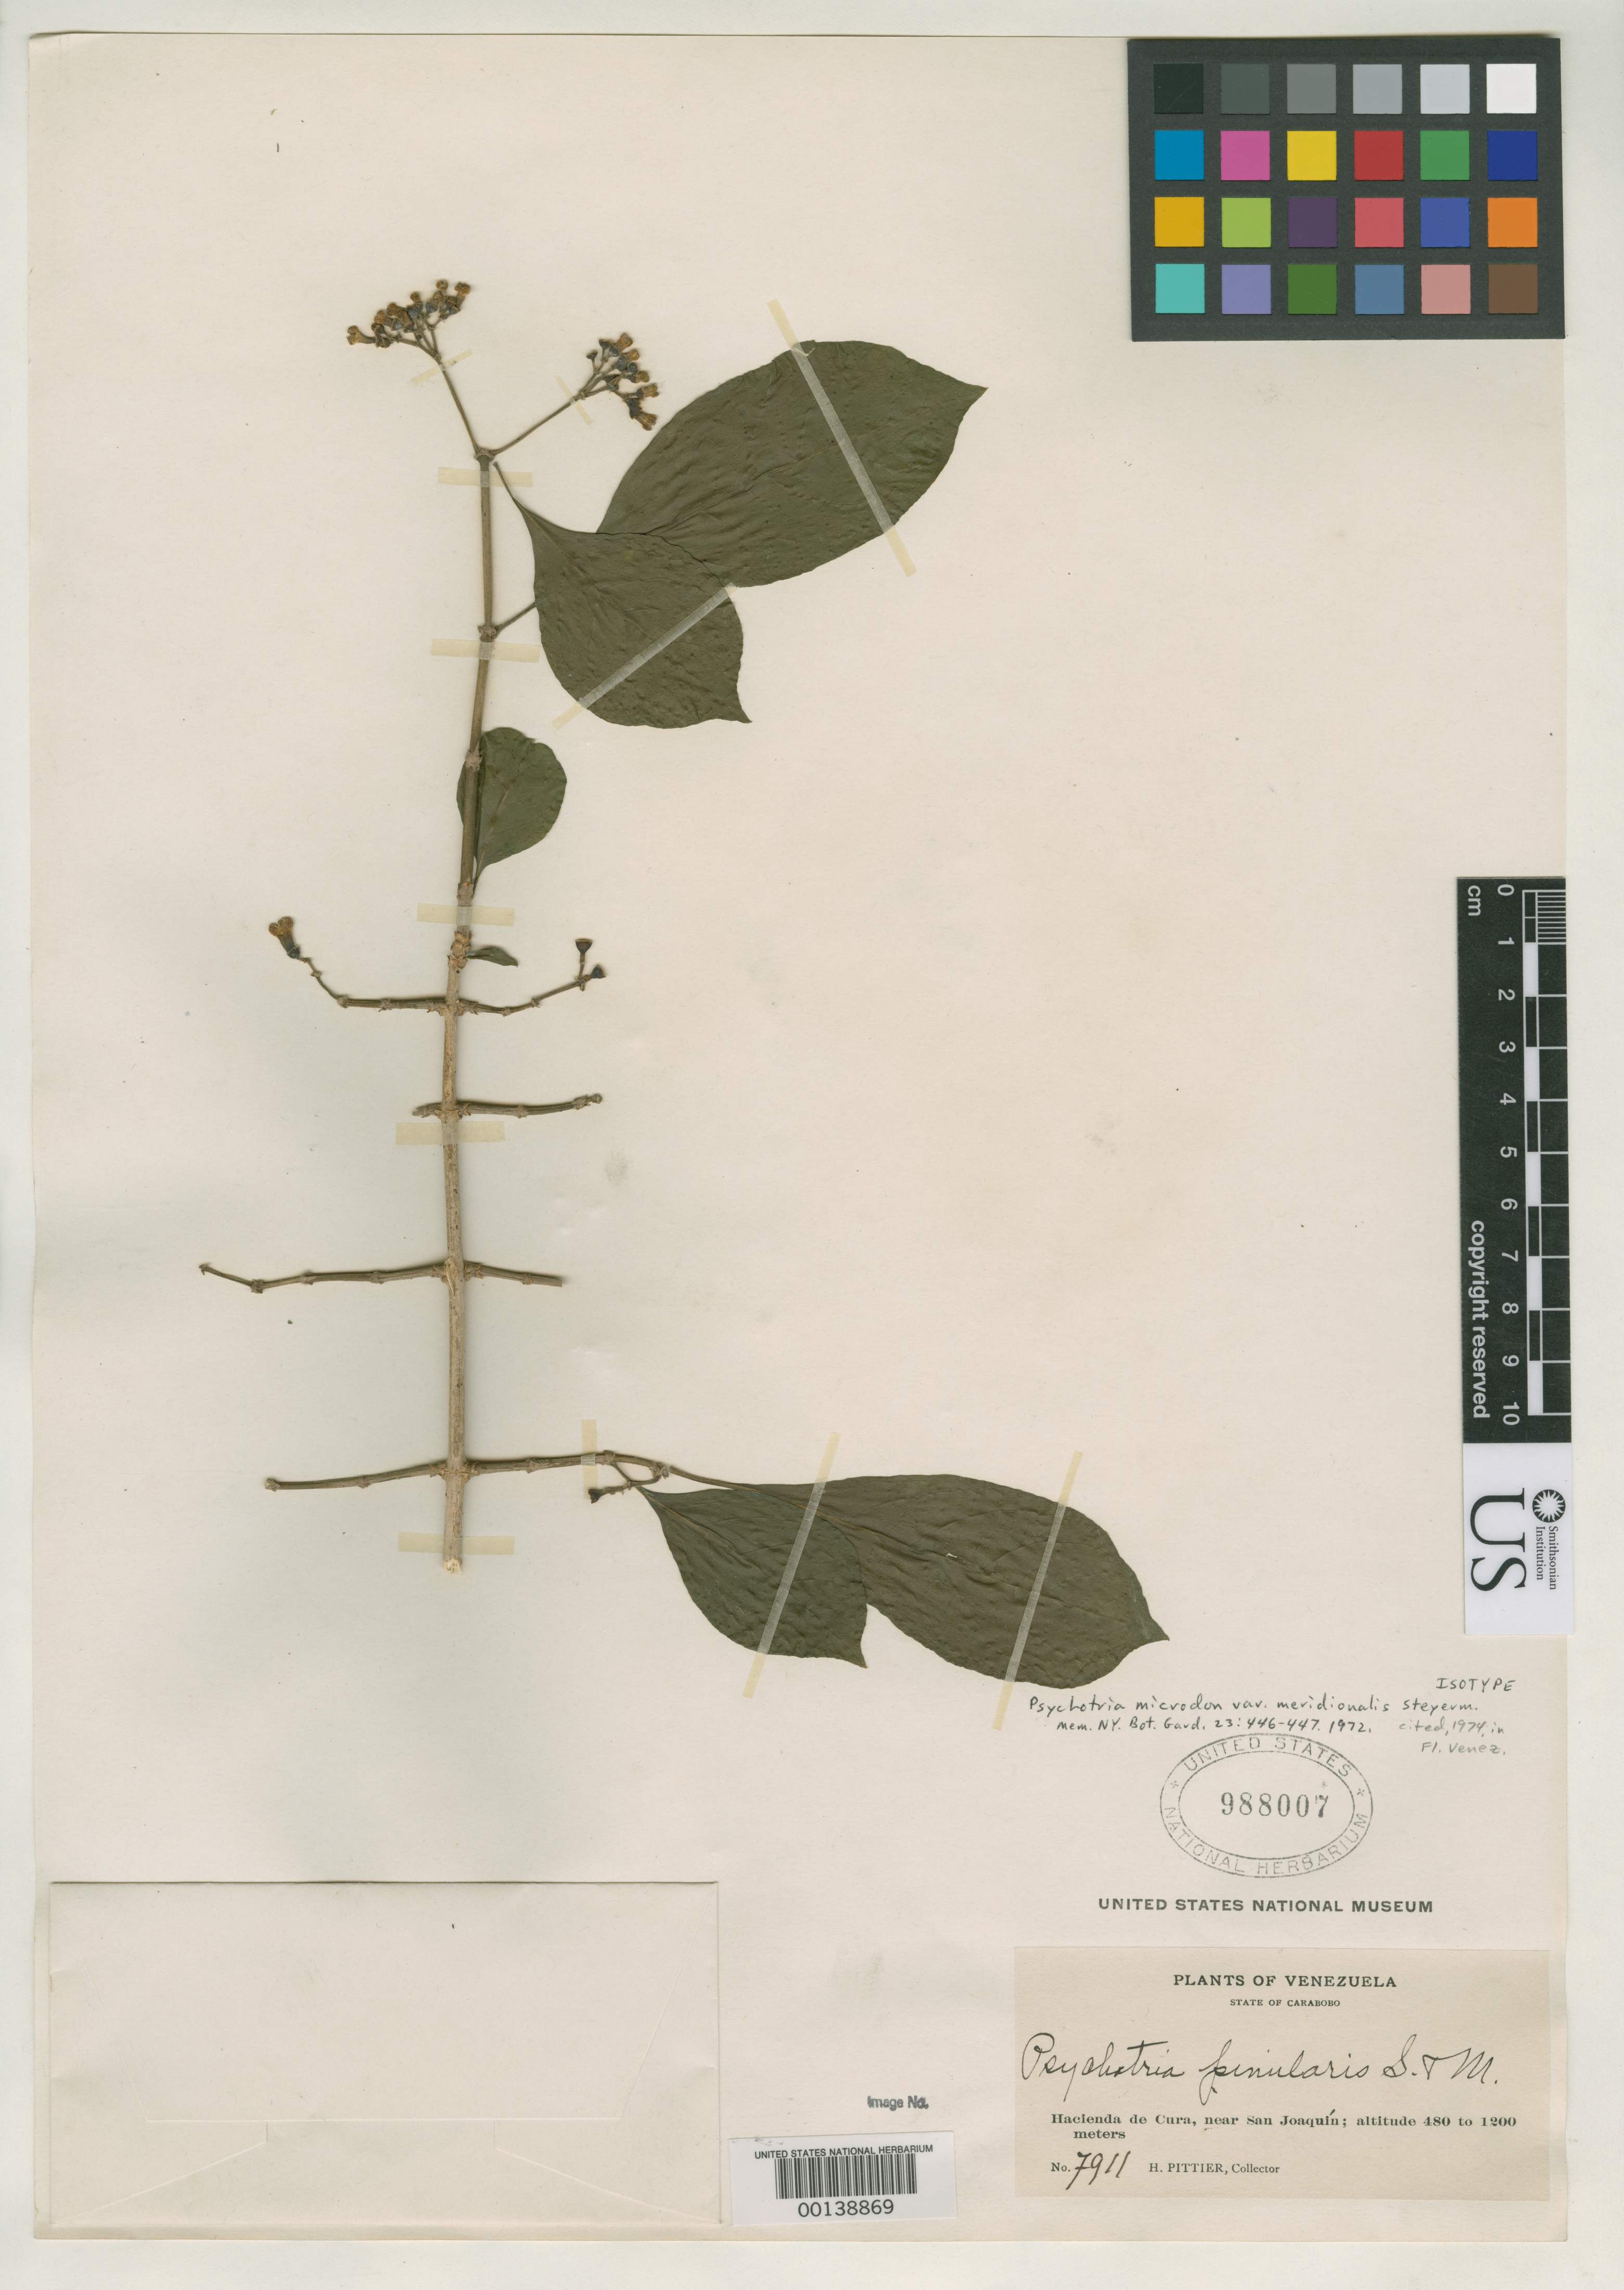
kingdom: Plantae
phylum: Tracheophyta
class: Magnoliopsida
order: Gentianales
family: Rubiaceae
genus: Psychotria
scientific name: Psychotria microdon var. meridionalis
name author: Steyerm.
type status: Isotype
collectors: H. F. Pittier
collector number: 7911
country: Venezuela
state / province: Carabobo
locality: Hacienda de Cura, near San Joaquin.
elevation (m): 480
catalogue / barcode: US 988007